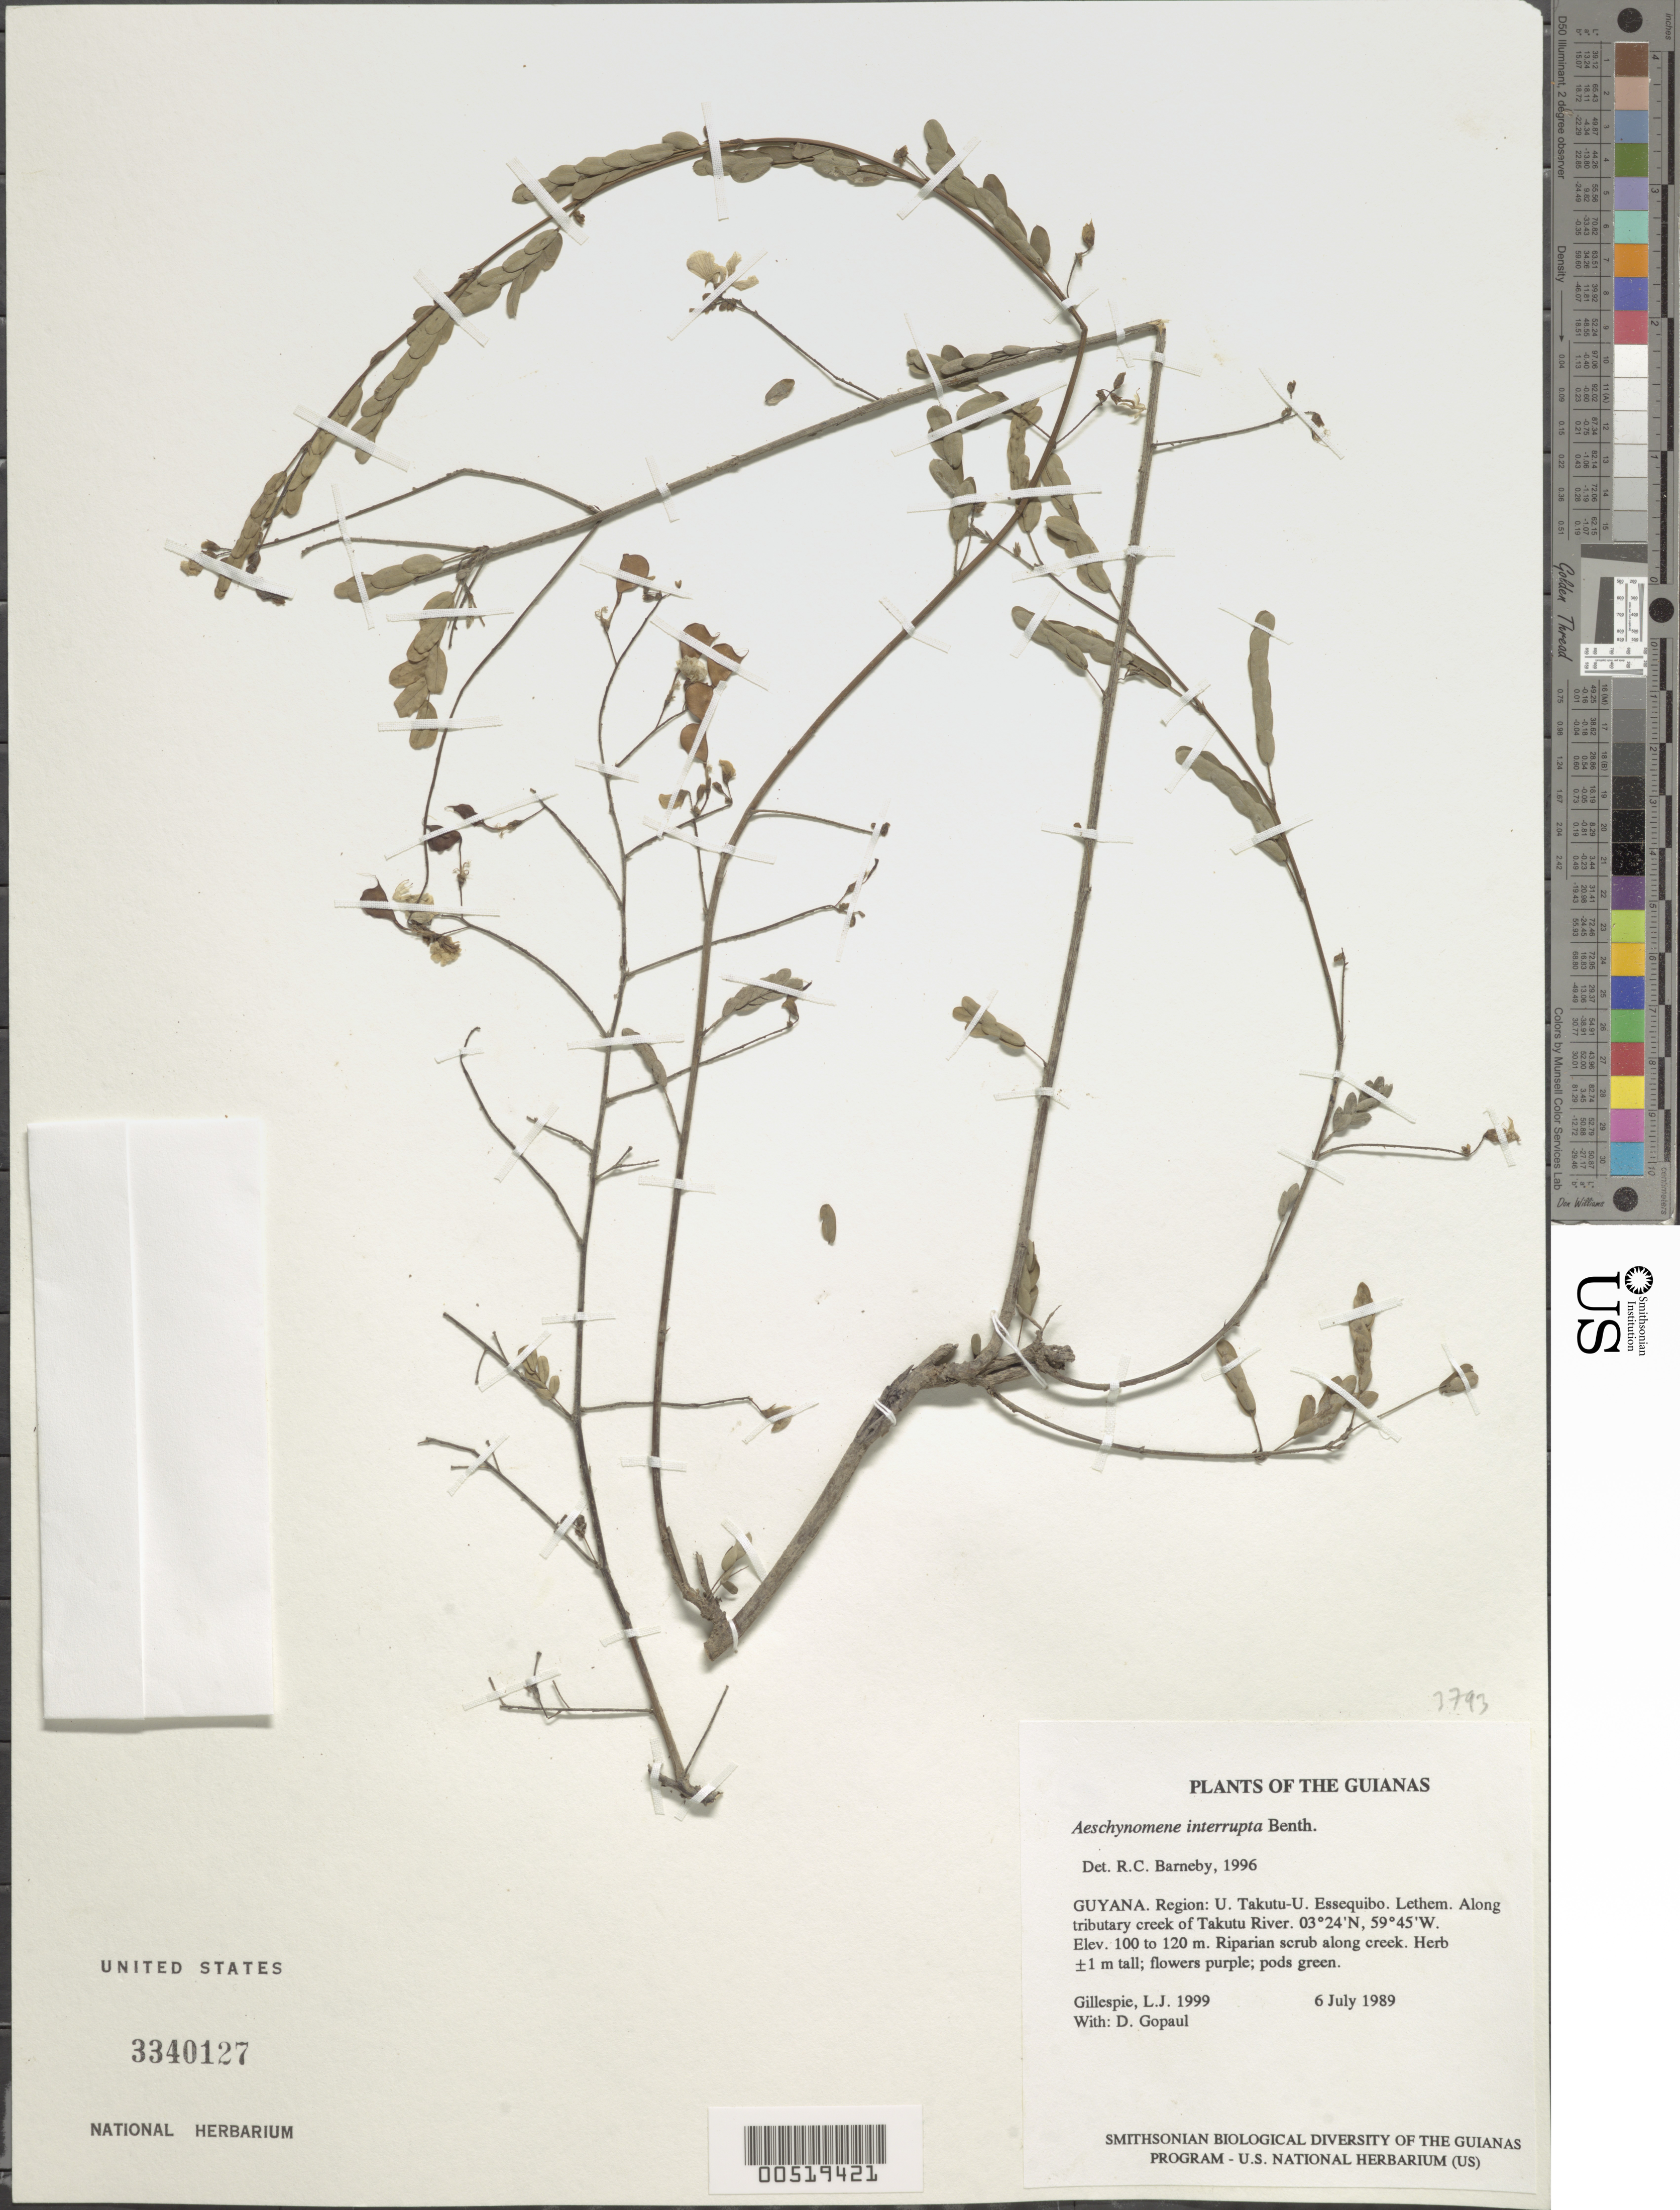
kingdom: Plantae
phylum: Tracheophyta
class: Magnoliopsida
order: Fabales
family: Fabaceae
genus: Aeschynomene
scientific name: Aeschynomene interrupta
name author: Benth.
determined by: Barneby, Rupert C., (NY)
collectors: L. J. Gillespie & D. Gopaul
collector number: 1999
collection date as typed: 6 July 1989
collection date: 1989-07-06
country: Guyana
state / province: U. Takutu-U. Essequibo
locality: Lethem. Along tributary creek of Takutu River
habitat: Riparian scrub along creek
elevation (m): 100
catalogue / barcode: US 3340127